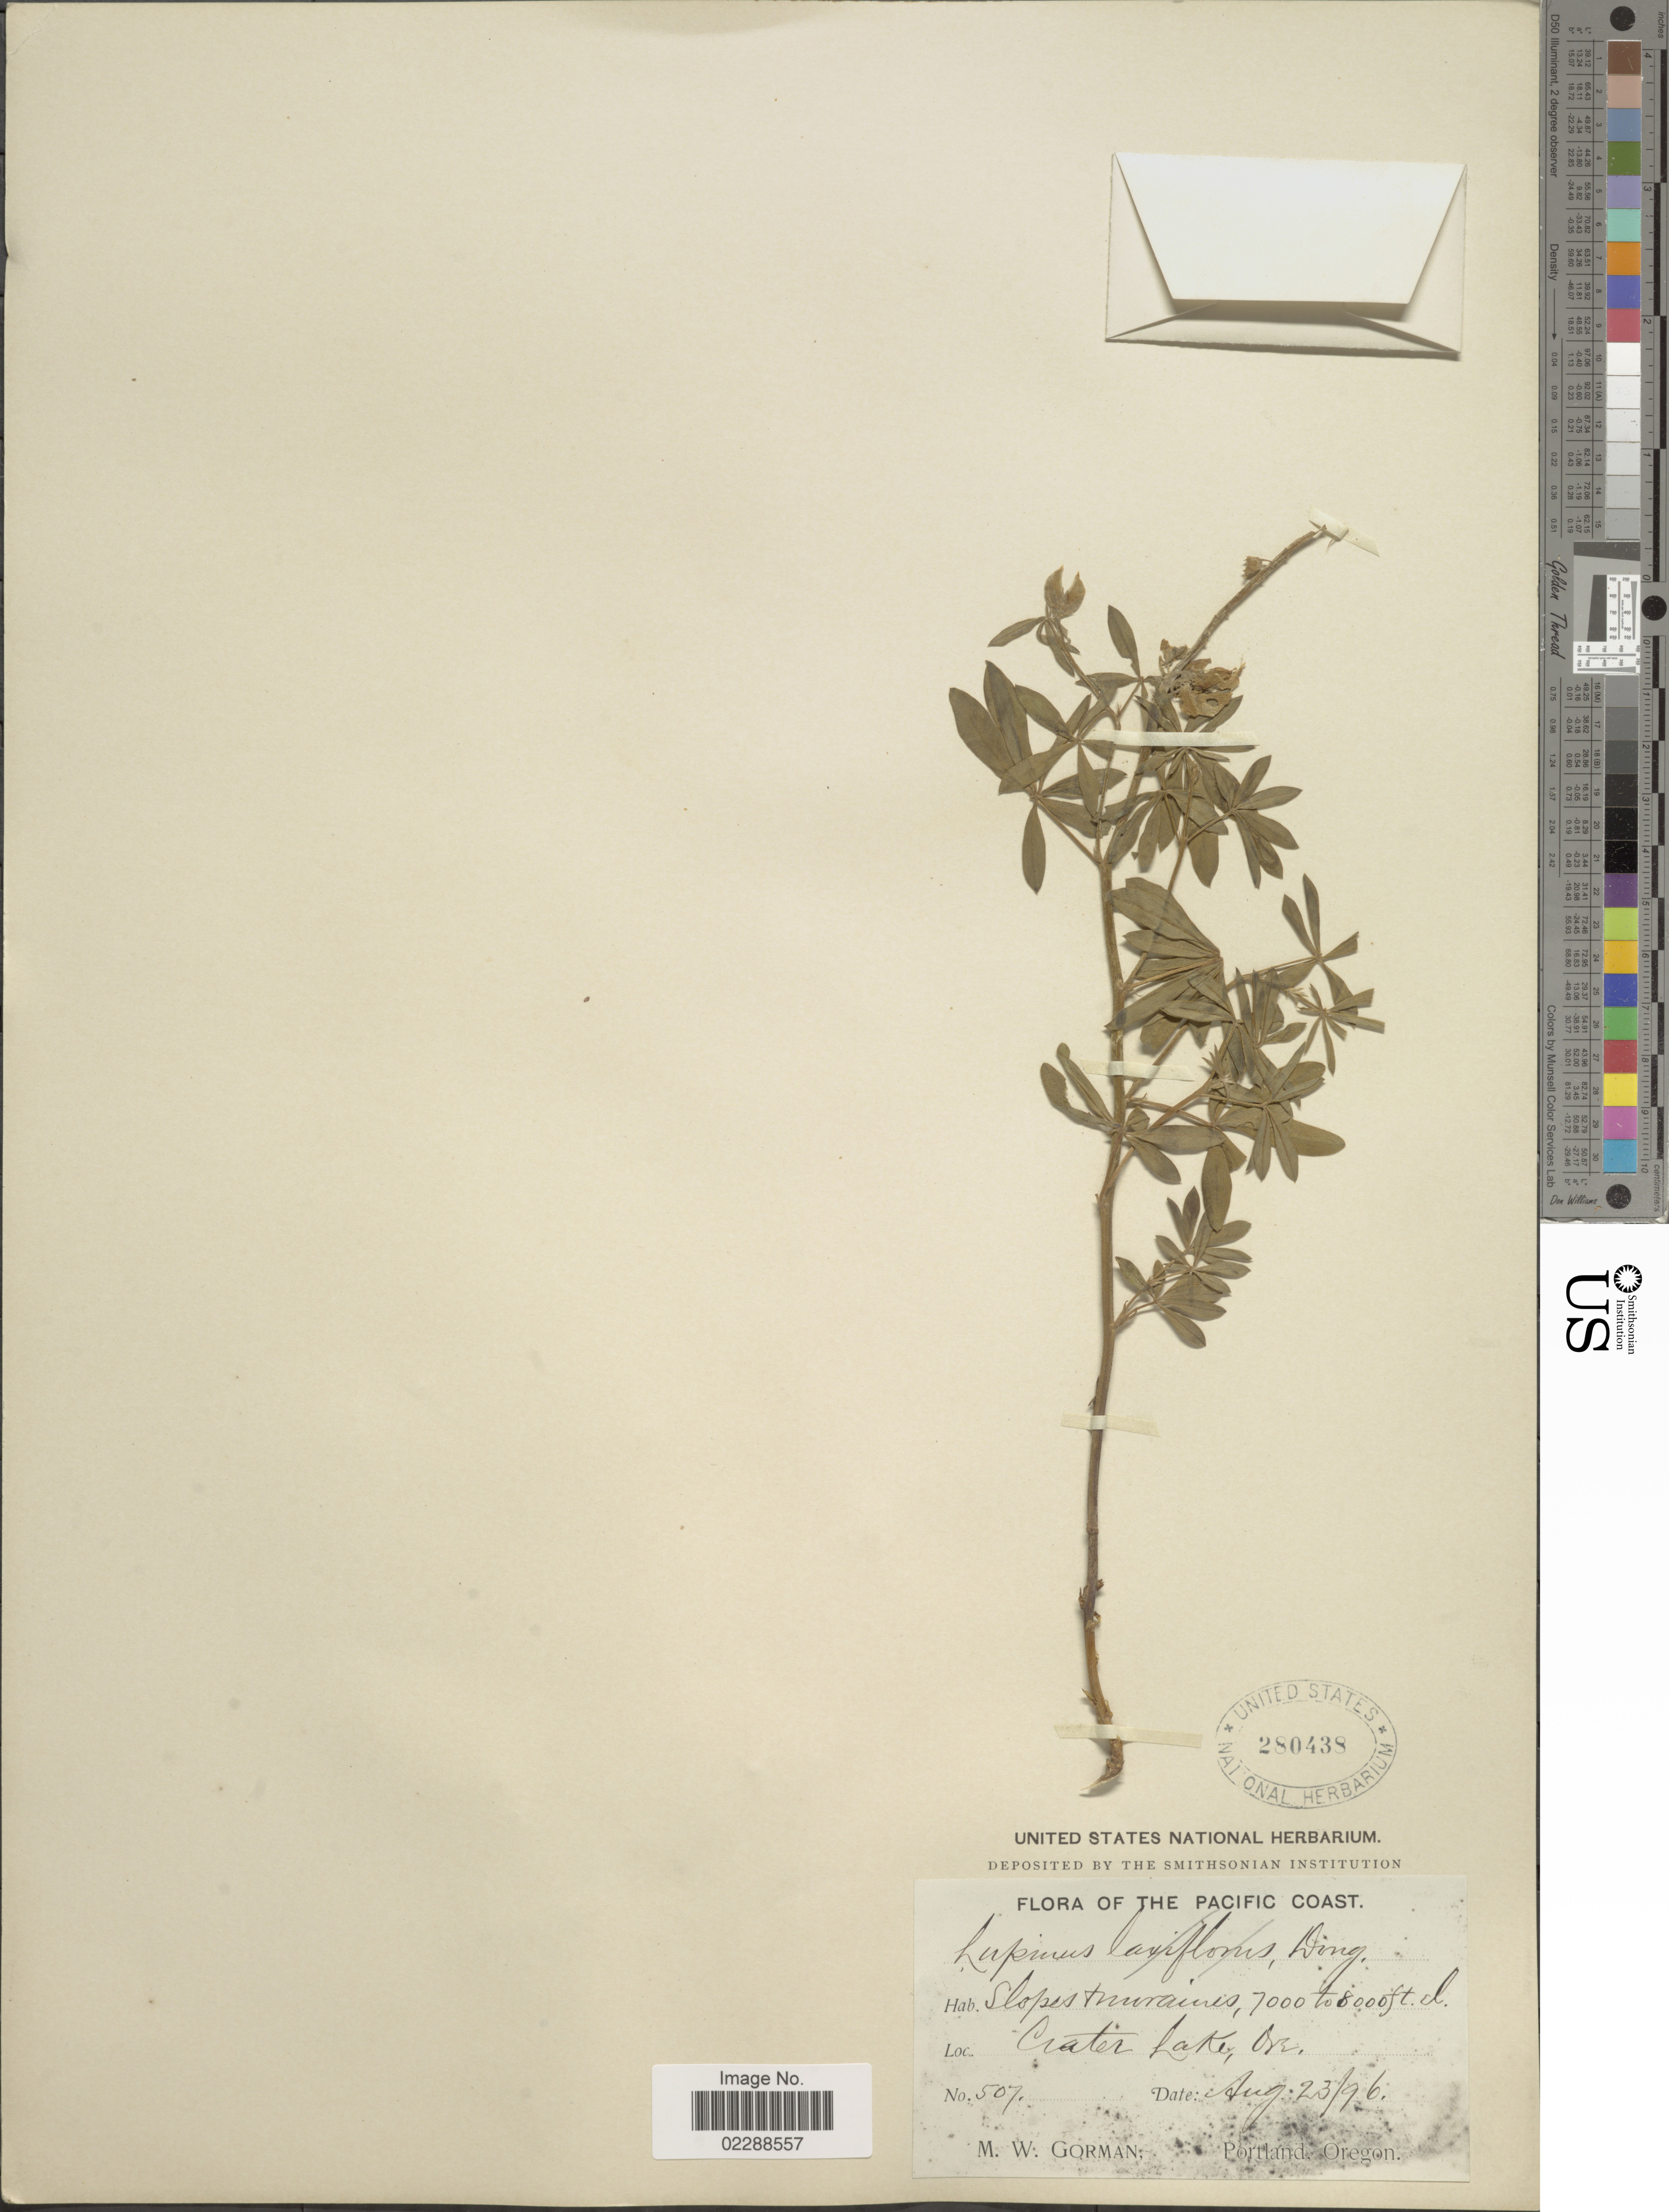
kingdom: Plantae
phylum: Tracheophyta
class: Magnoliopsida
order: Fabales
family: Fabaceae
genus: Lupinus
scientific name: Lupinus sp.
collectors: M. W. Gorman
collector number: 507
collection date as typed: Transcribed d/m/y: 23/8/96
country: United States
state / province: Oregon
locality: Crater Lake, Ore.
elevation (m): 2134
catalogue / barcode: US 280438